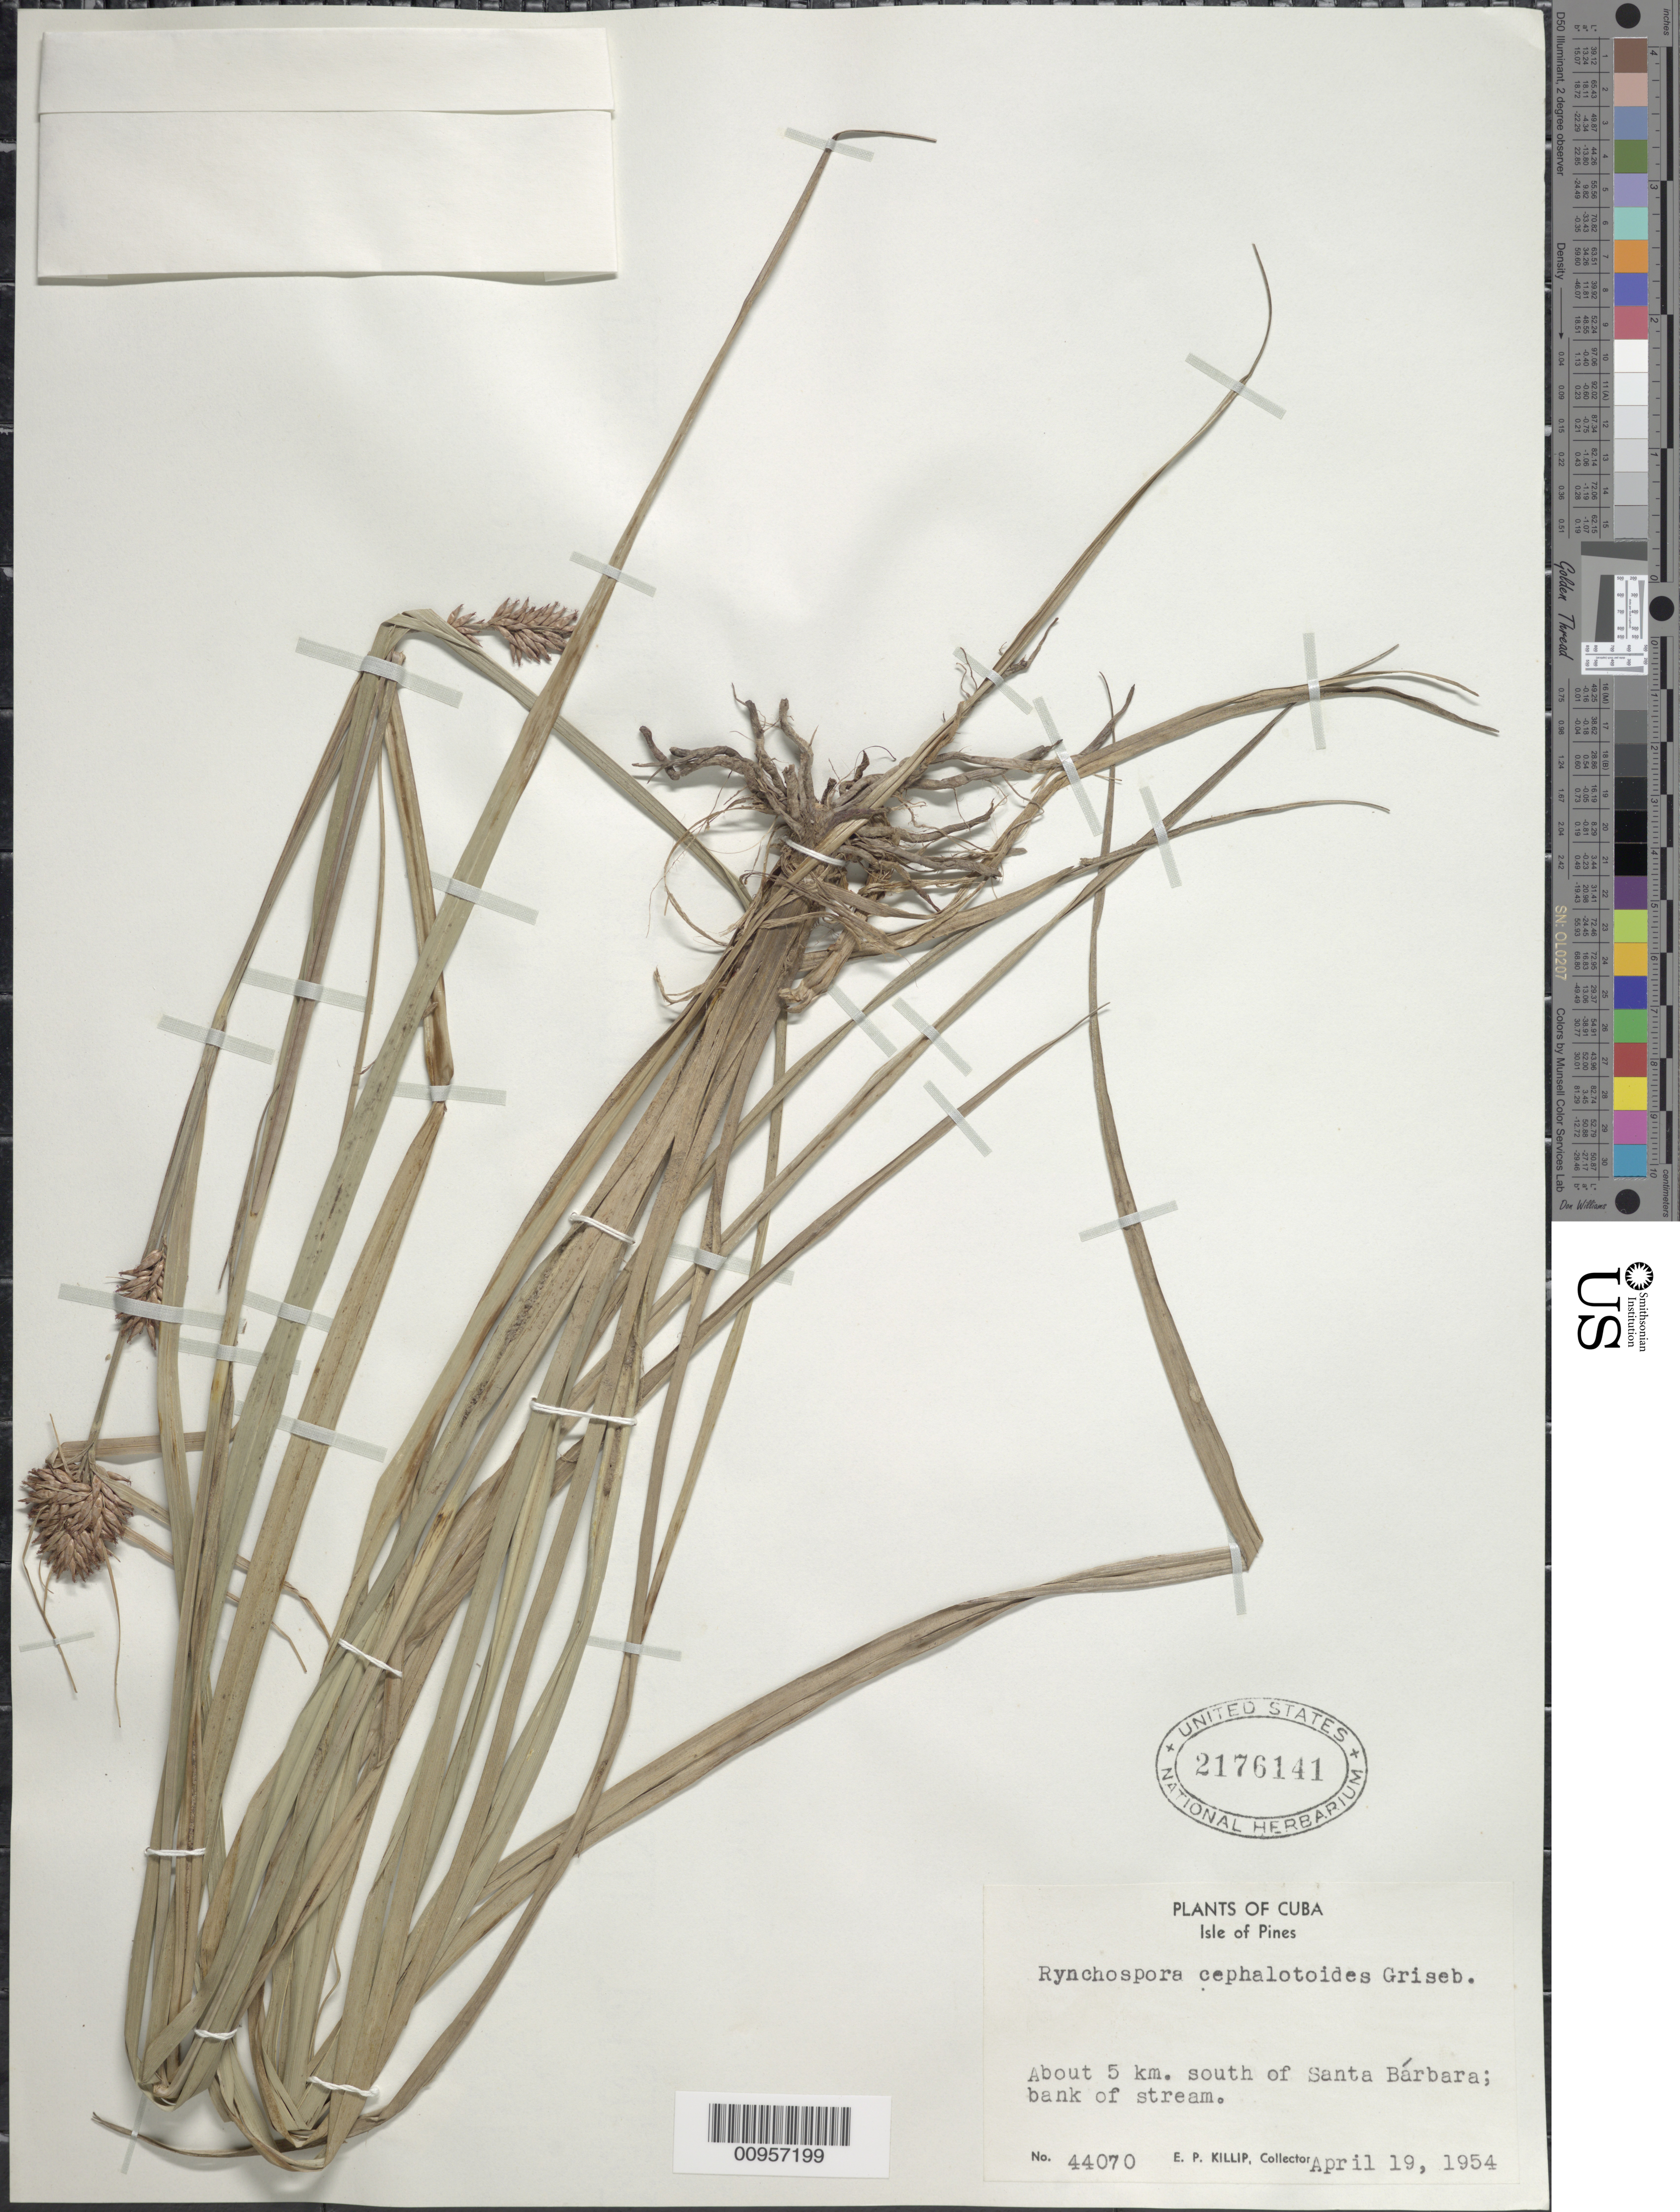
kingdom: Plantae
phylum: Tracheophyta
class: Liliopsida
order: Poales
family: Cyperaceae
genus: Rhynchospora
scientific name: Rhynchospora cephalotoides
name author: Griseb.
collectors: E. P. Killip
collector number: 44070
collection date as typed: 19 Apr 1954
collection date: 1954-04-19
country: Cuba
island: Isla de la Juventud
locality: Stream about 5 km S of Santa Bárbara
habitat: Bank of stream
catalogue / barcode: US 2176141